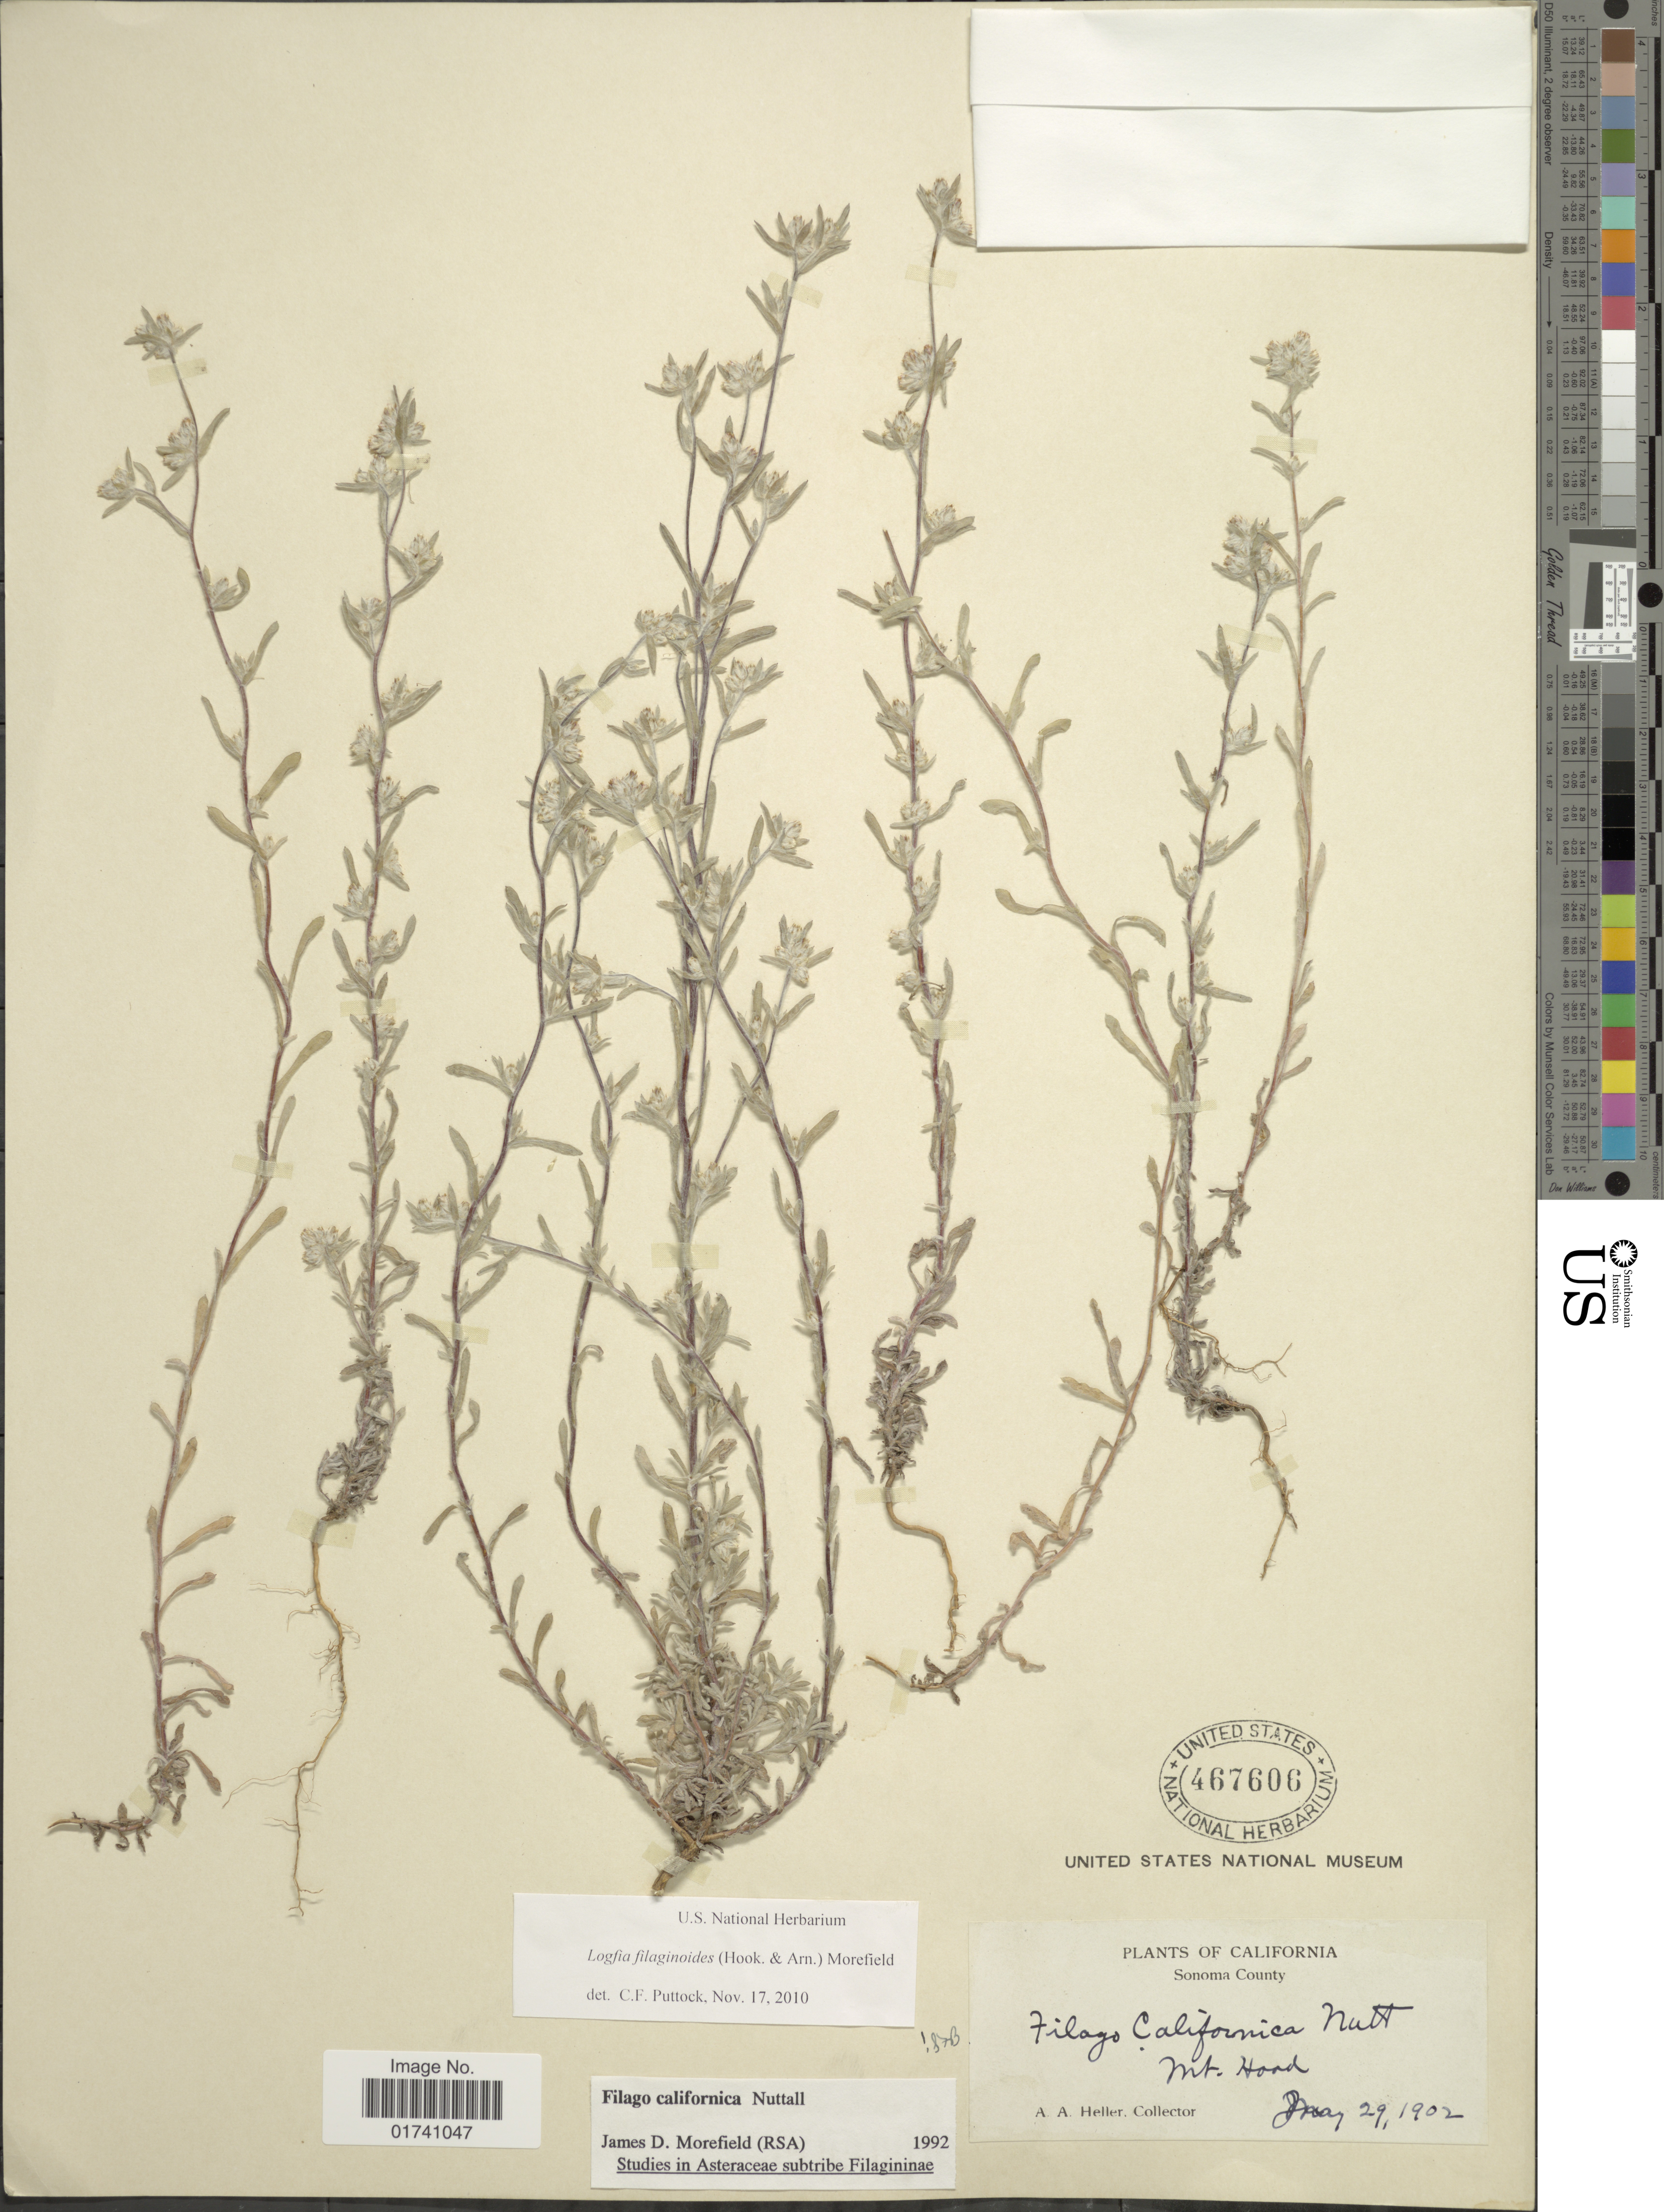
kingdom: Plantae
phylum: Tracheophyta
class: Magnoliopsida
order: Asterales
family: Asteraceae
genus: Logfia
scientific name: Logfia filaginoides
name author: (Hook. & Arn.) Morefield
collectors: A. A. Heller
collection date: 1902-05-29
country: United States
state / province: California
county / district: Sonoma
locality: Sonoma County. Mt. Hoad.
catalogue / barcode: US 467606